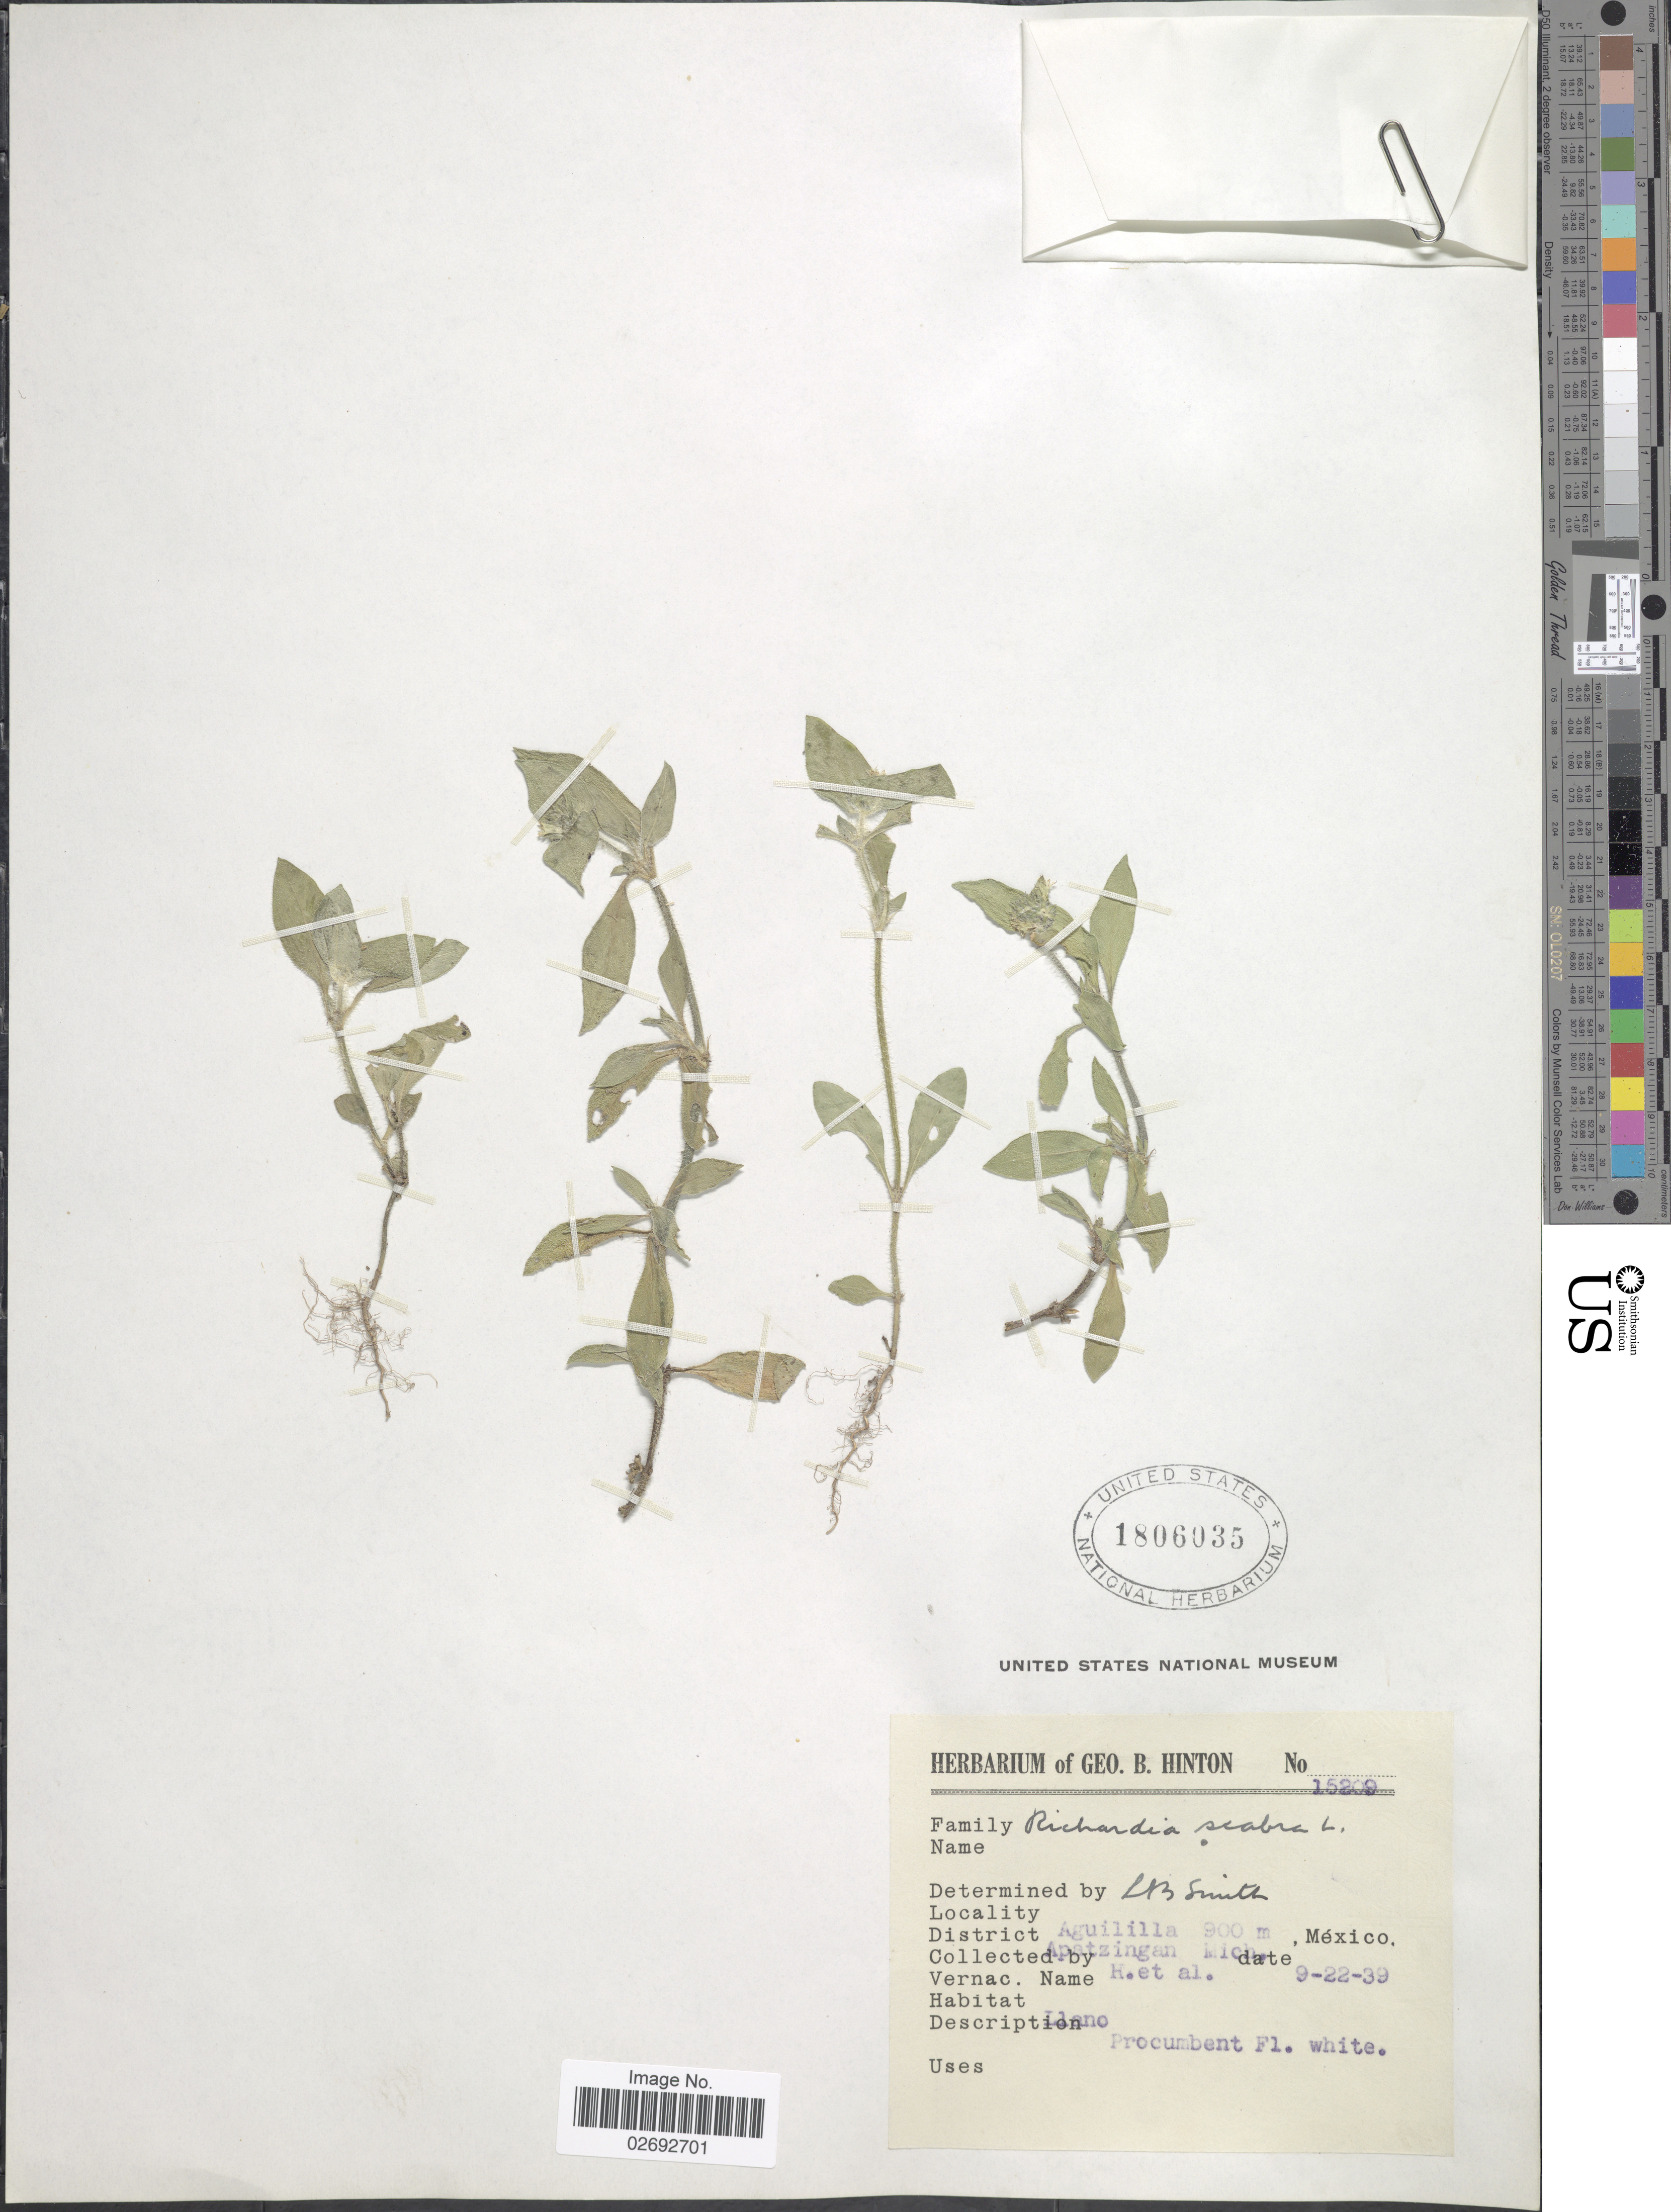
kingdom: Plantae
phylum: Tracheophyta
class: Magnoliopsida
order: Gentianales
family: Rubiaceae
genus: Richardia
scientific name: Richardia scabra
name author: L.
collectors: G. B. Hinton & et al.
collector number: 15209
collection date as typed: Transcribed d/m/y: 22/9/39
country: Mexico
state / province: Michoacán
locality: District Aguililla, Apatzingan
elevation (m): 900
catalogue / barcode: US 1806035